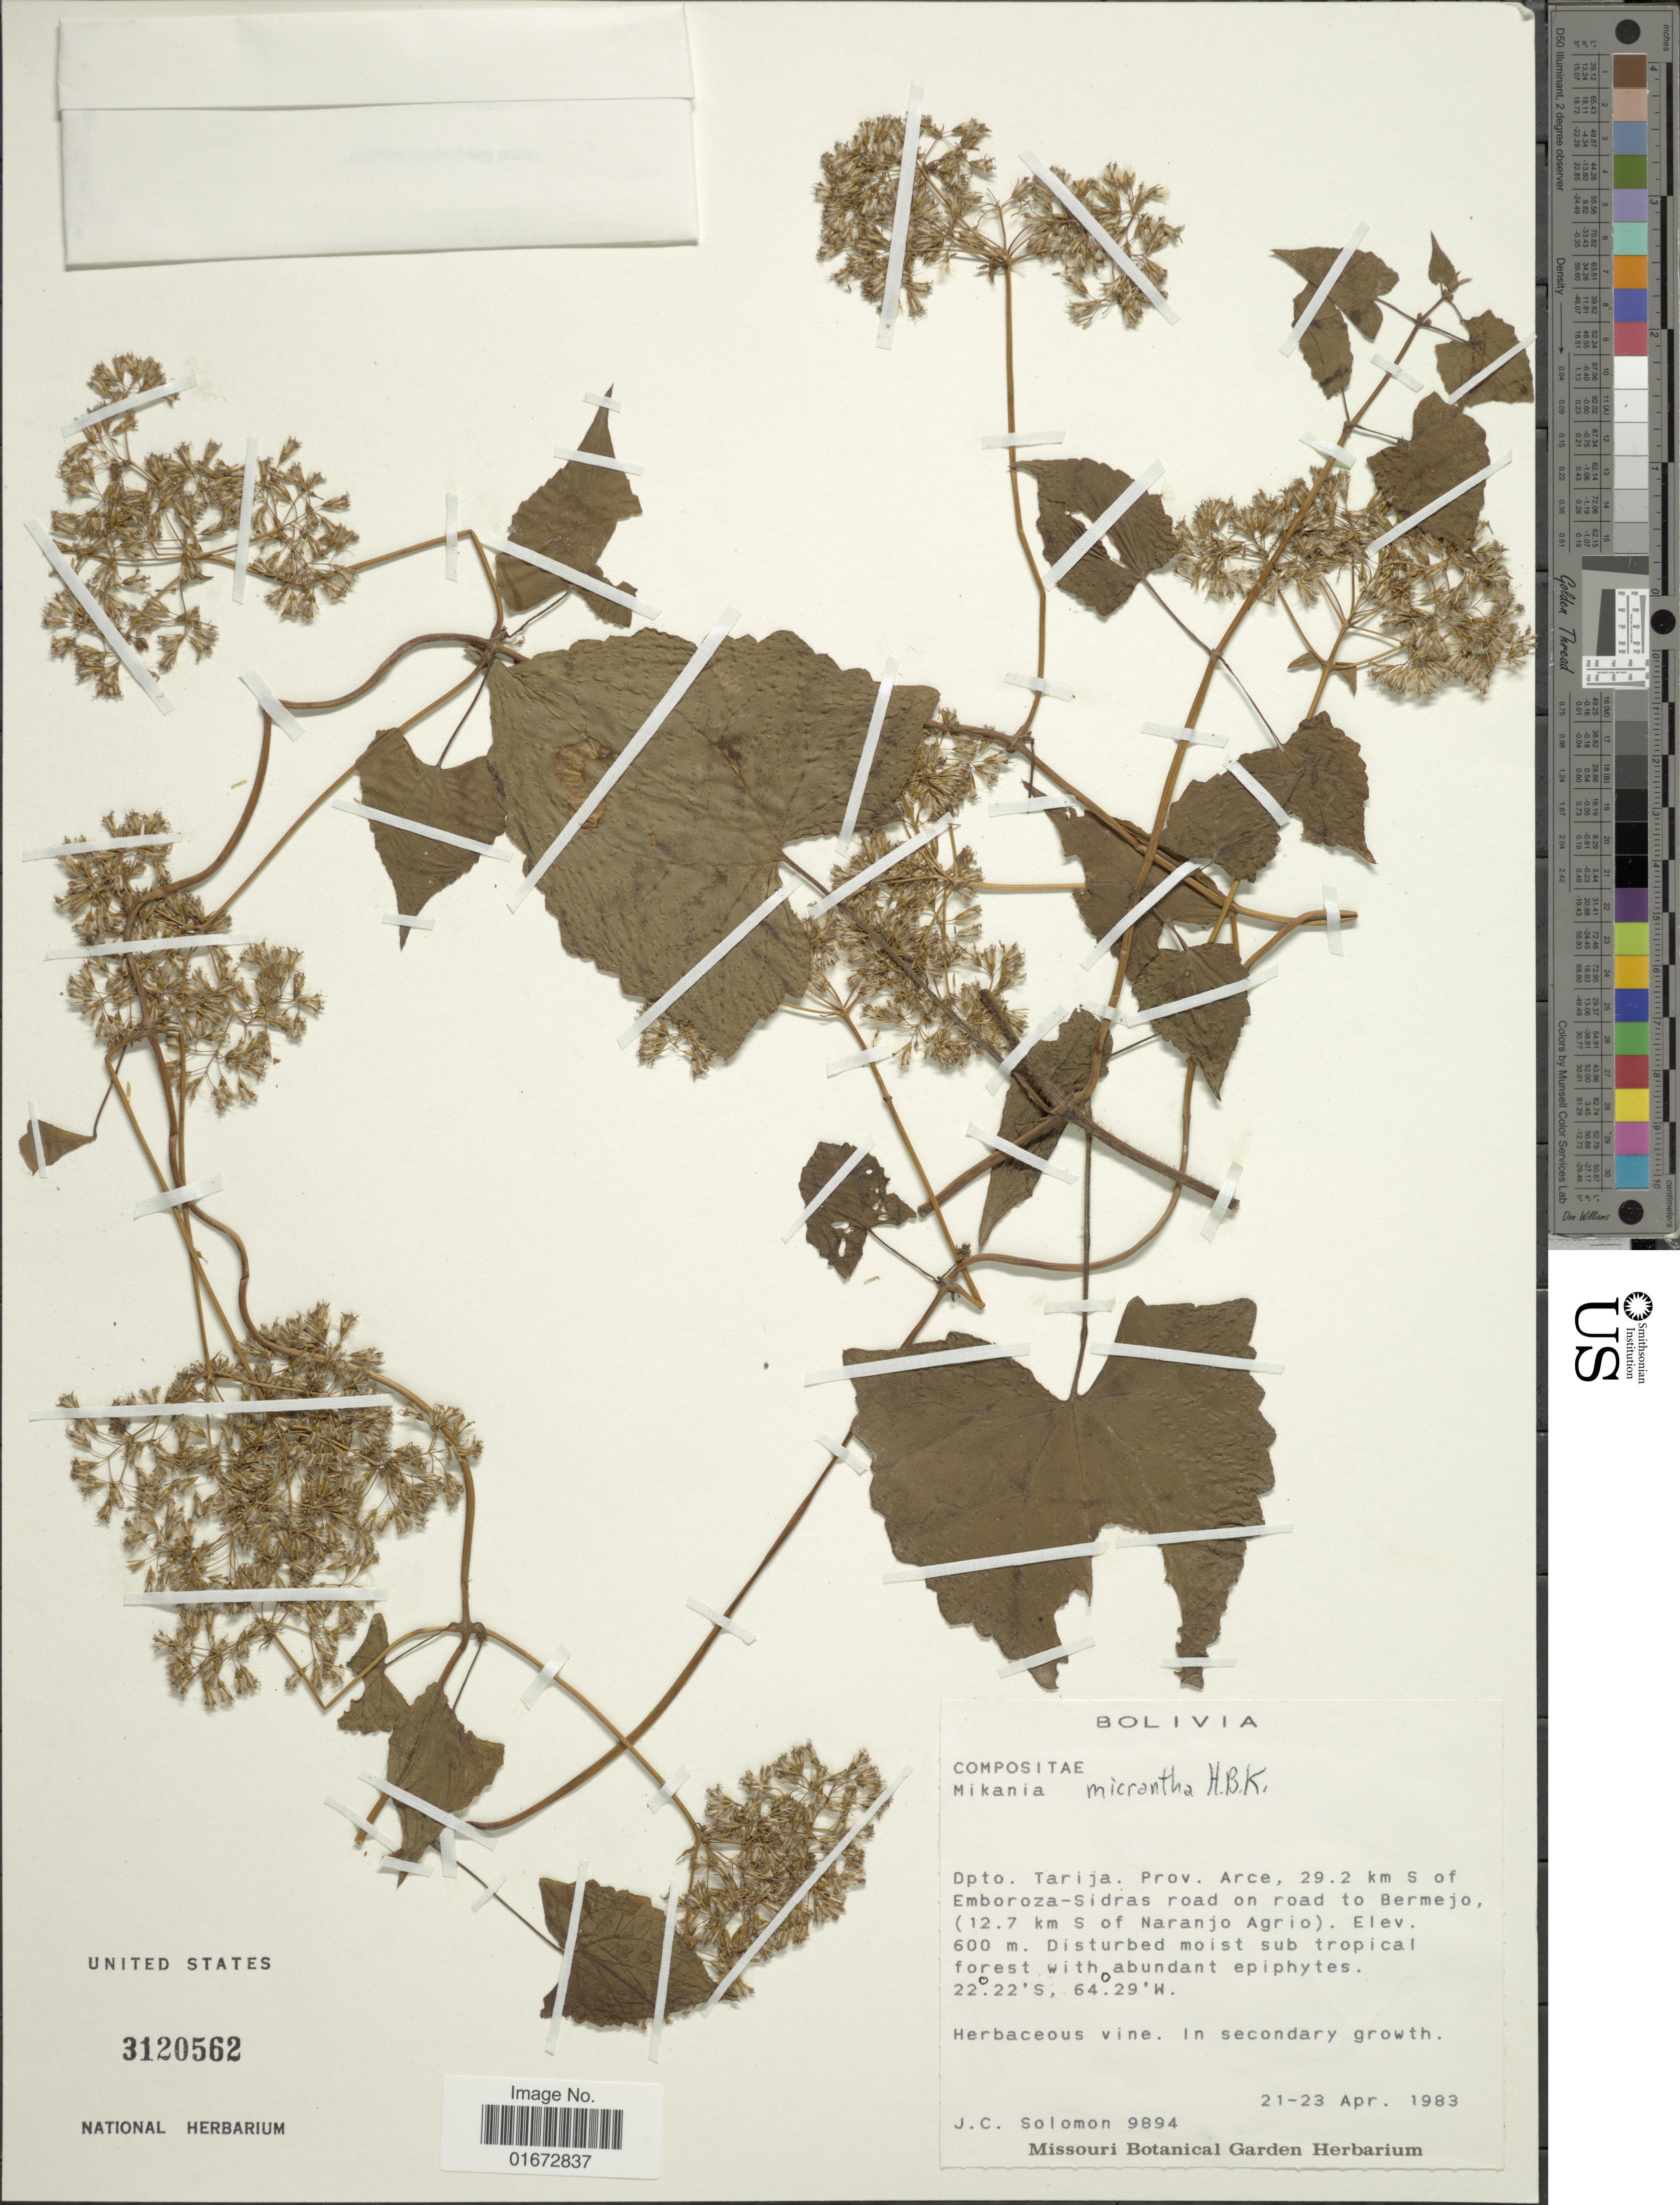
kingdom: Plantae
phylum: Tracheophyta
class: Magnoliopsida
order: Asterales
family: Asteraceae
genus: Mikania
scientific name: Mikania micrantha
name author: Kunth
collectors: J. C. Solomon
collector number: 9894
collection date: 1983-04-21/1983-04-23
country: Bolivia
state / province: Tarija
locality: Dpto. Tarija. Prov. Arce, 29.2 km S of Emboroza-Sidras road on road to Bermejo, (12.7 km S of Naranjo Agrio)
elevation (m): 600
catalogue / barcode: US 3120562